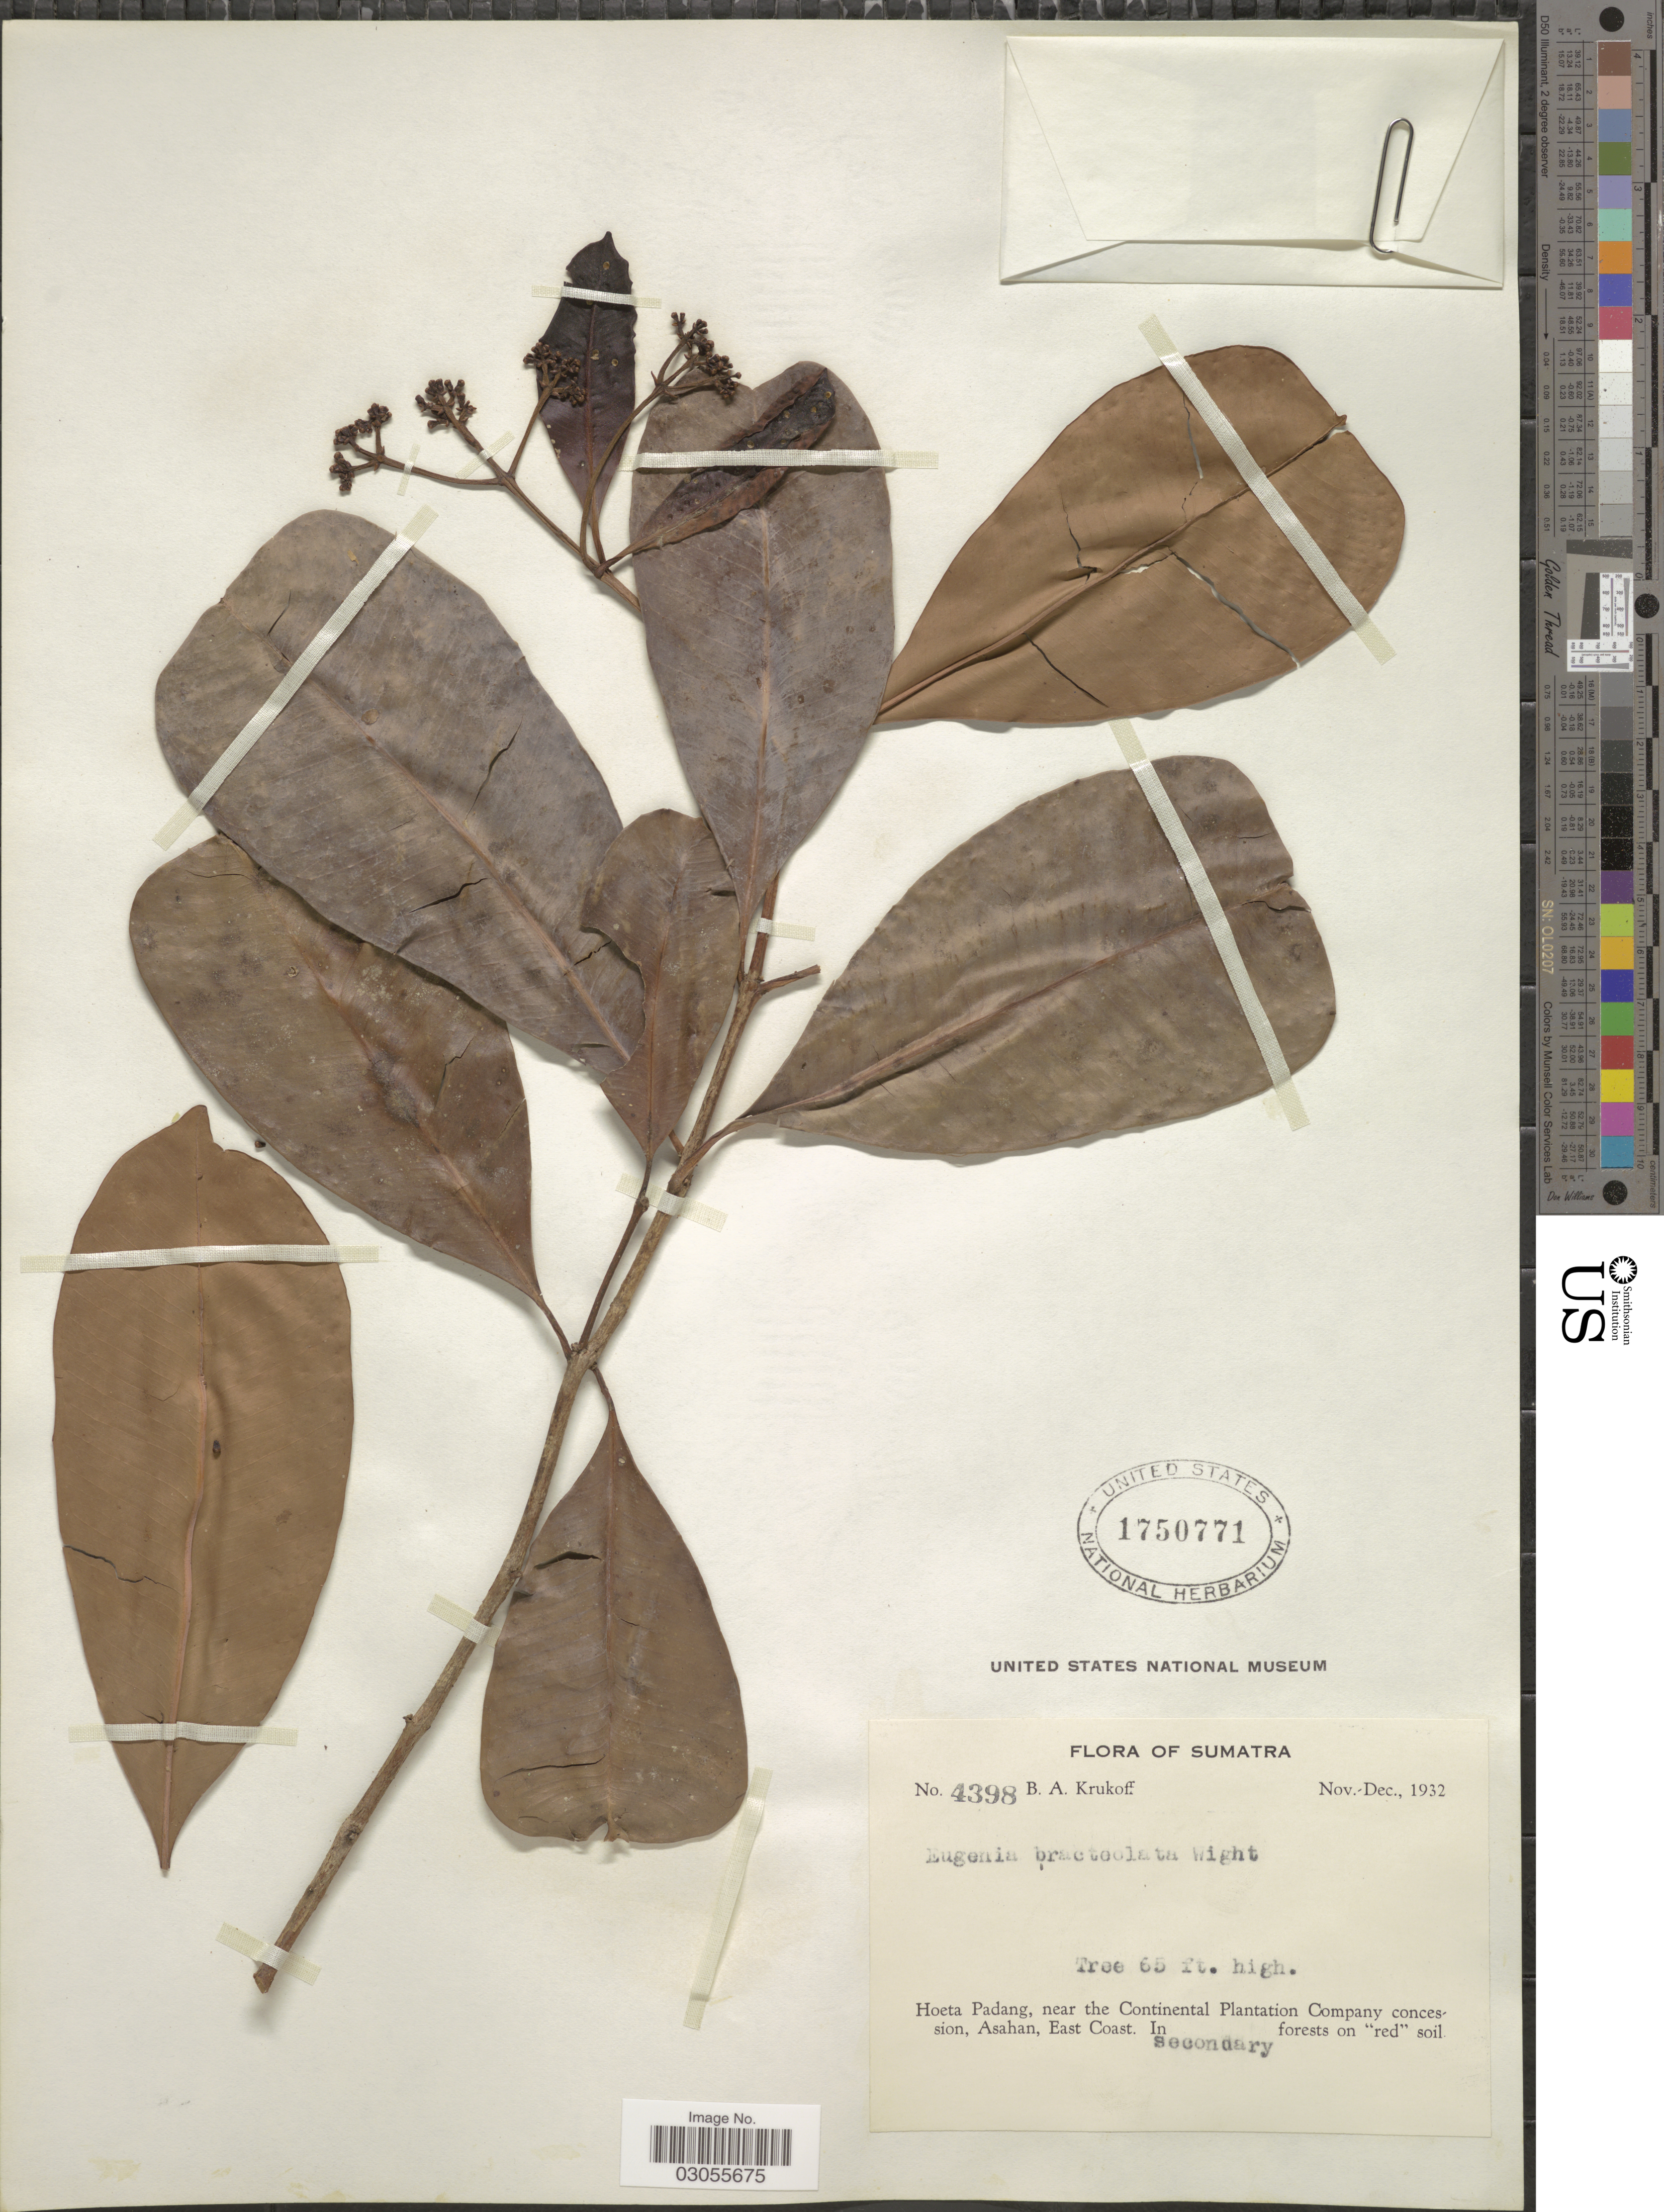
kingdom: Plantae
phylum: Tracheophyta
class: Magnoliopsida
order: Myrtales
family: Myrtaceae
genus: Syzygium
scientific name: Syzygium fastigiatum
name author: (Blume) Merr. & L.M. Perry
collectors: B. A. Krukoff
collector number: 4398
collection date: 1932-11/1932-12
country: Indonesia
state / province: Sumatra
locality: Hoeta Padang, near the Continental Plantation Company concession, Asahan, East Coast.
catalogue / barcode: US 1750771